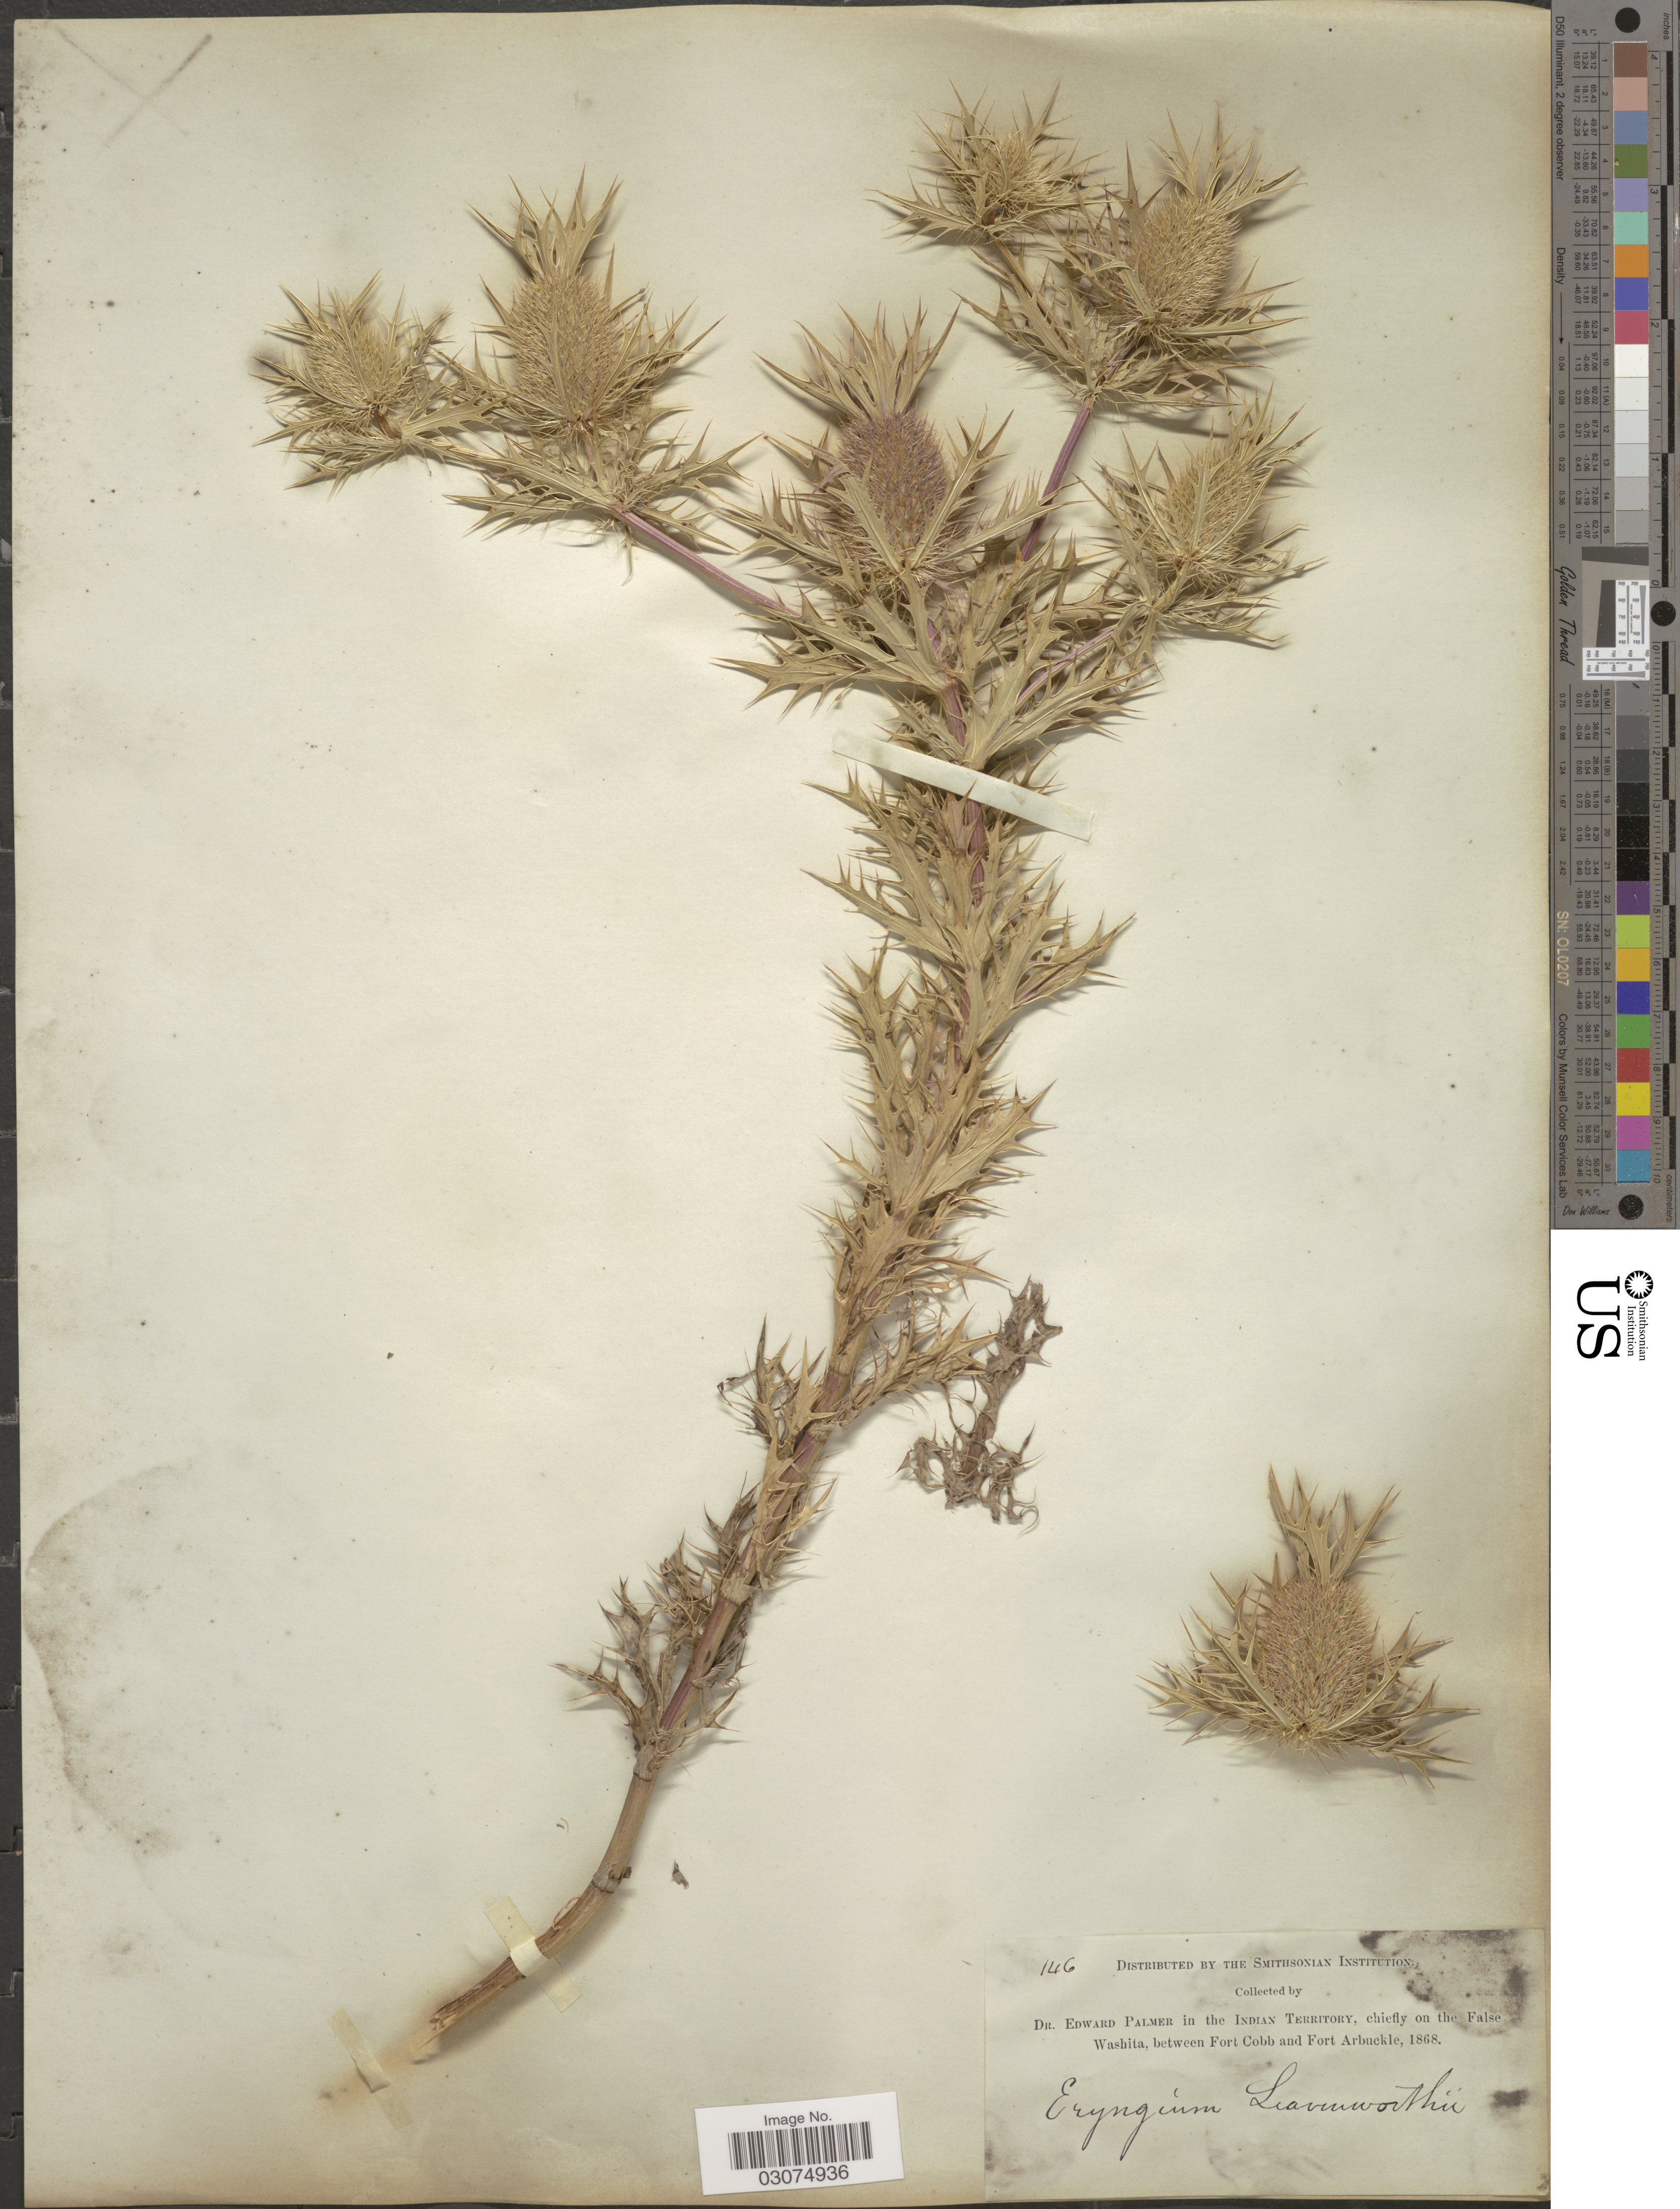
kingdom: Plantae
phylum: Tracheophyta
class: Magnoliopsida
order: Apiales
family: Apiaceae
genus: Eryngium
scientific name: Eryngium leavenworthii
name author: Torr. & A. Gray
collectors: E. Palmer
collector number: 146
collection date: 1868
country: United States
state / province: Oklahoma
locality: In the Indian Territory, chiefly on the False Washita, between Fort Cobb and Fort Arbuckle.